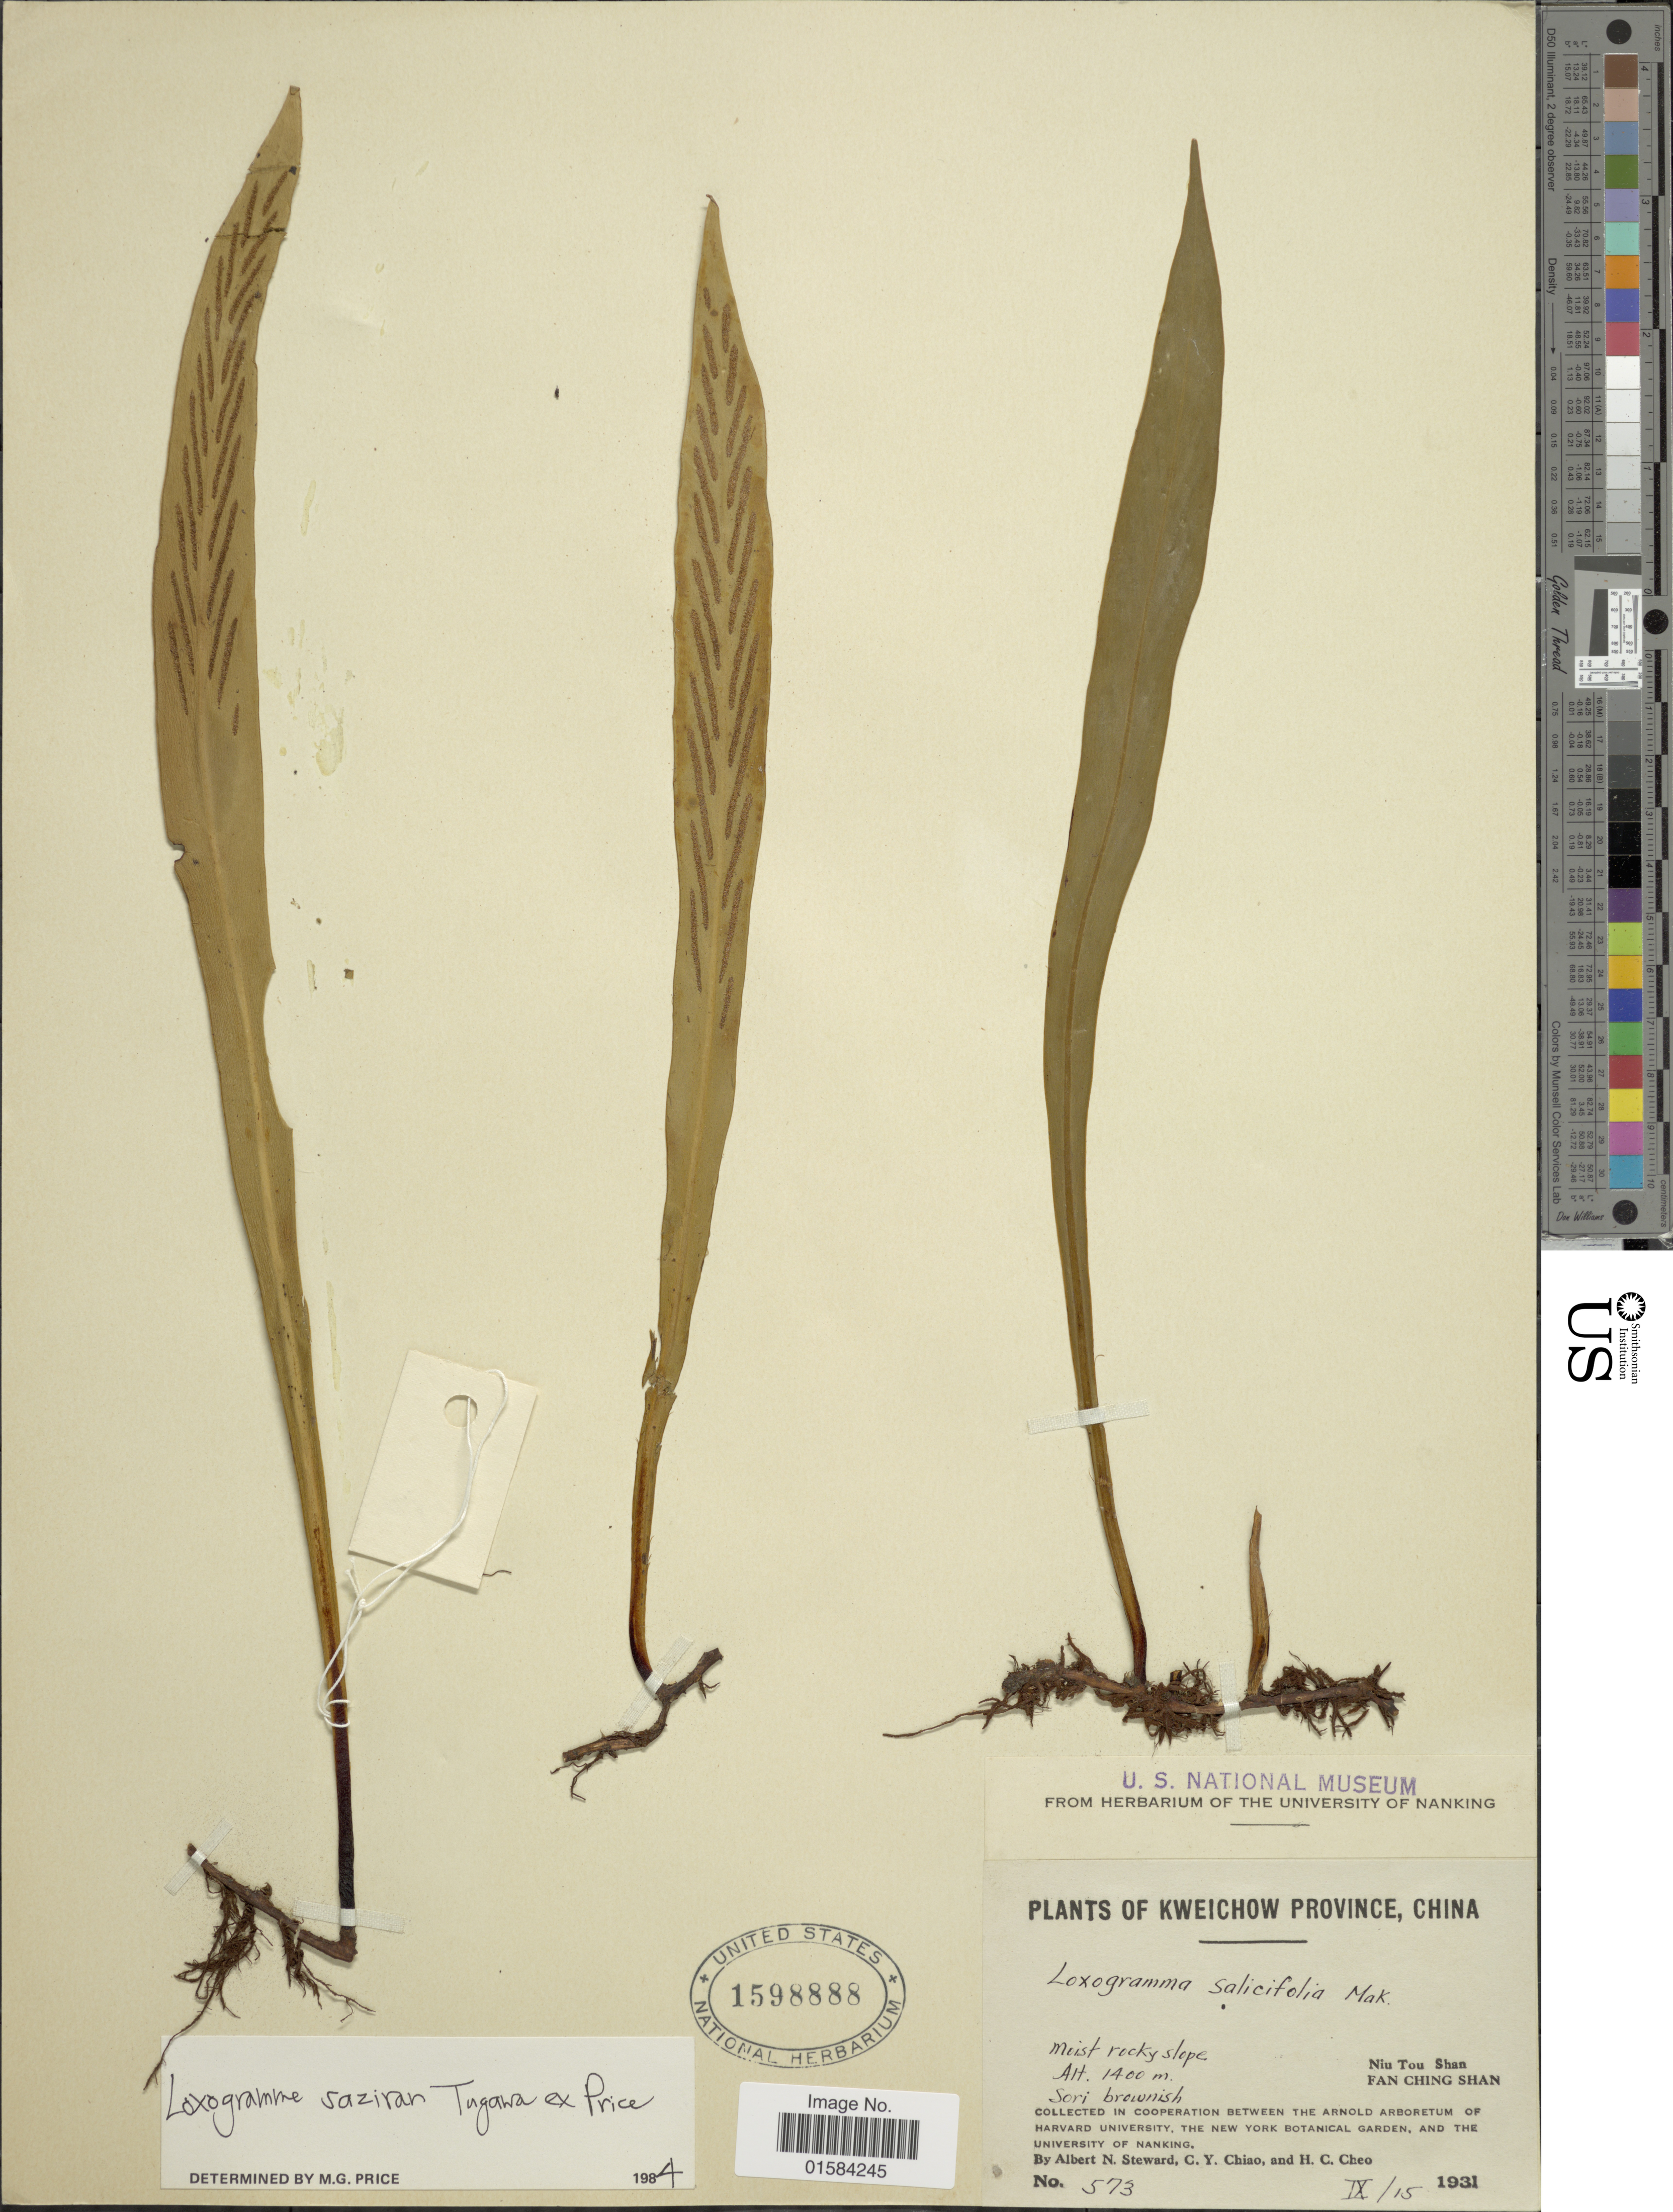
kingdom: Plantae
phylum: Tracheophyta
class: Polypodiopsida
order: Polypodiales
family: Polypodiaceae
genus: Loxogramme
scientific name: Loxogramme saziran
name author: Tagawa ex M.G. Price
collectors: A. N. Steward, C. Y. Chiao & H. Cheo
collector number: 573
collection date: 1931-09-15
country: China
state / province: Guizhou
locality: Kweichow Province, Niu Tou Shan, Fan Ching Shan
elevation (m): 1400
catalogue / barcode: US 1598888